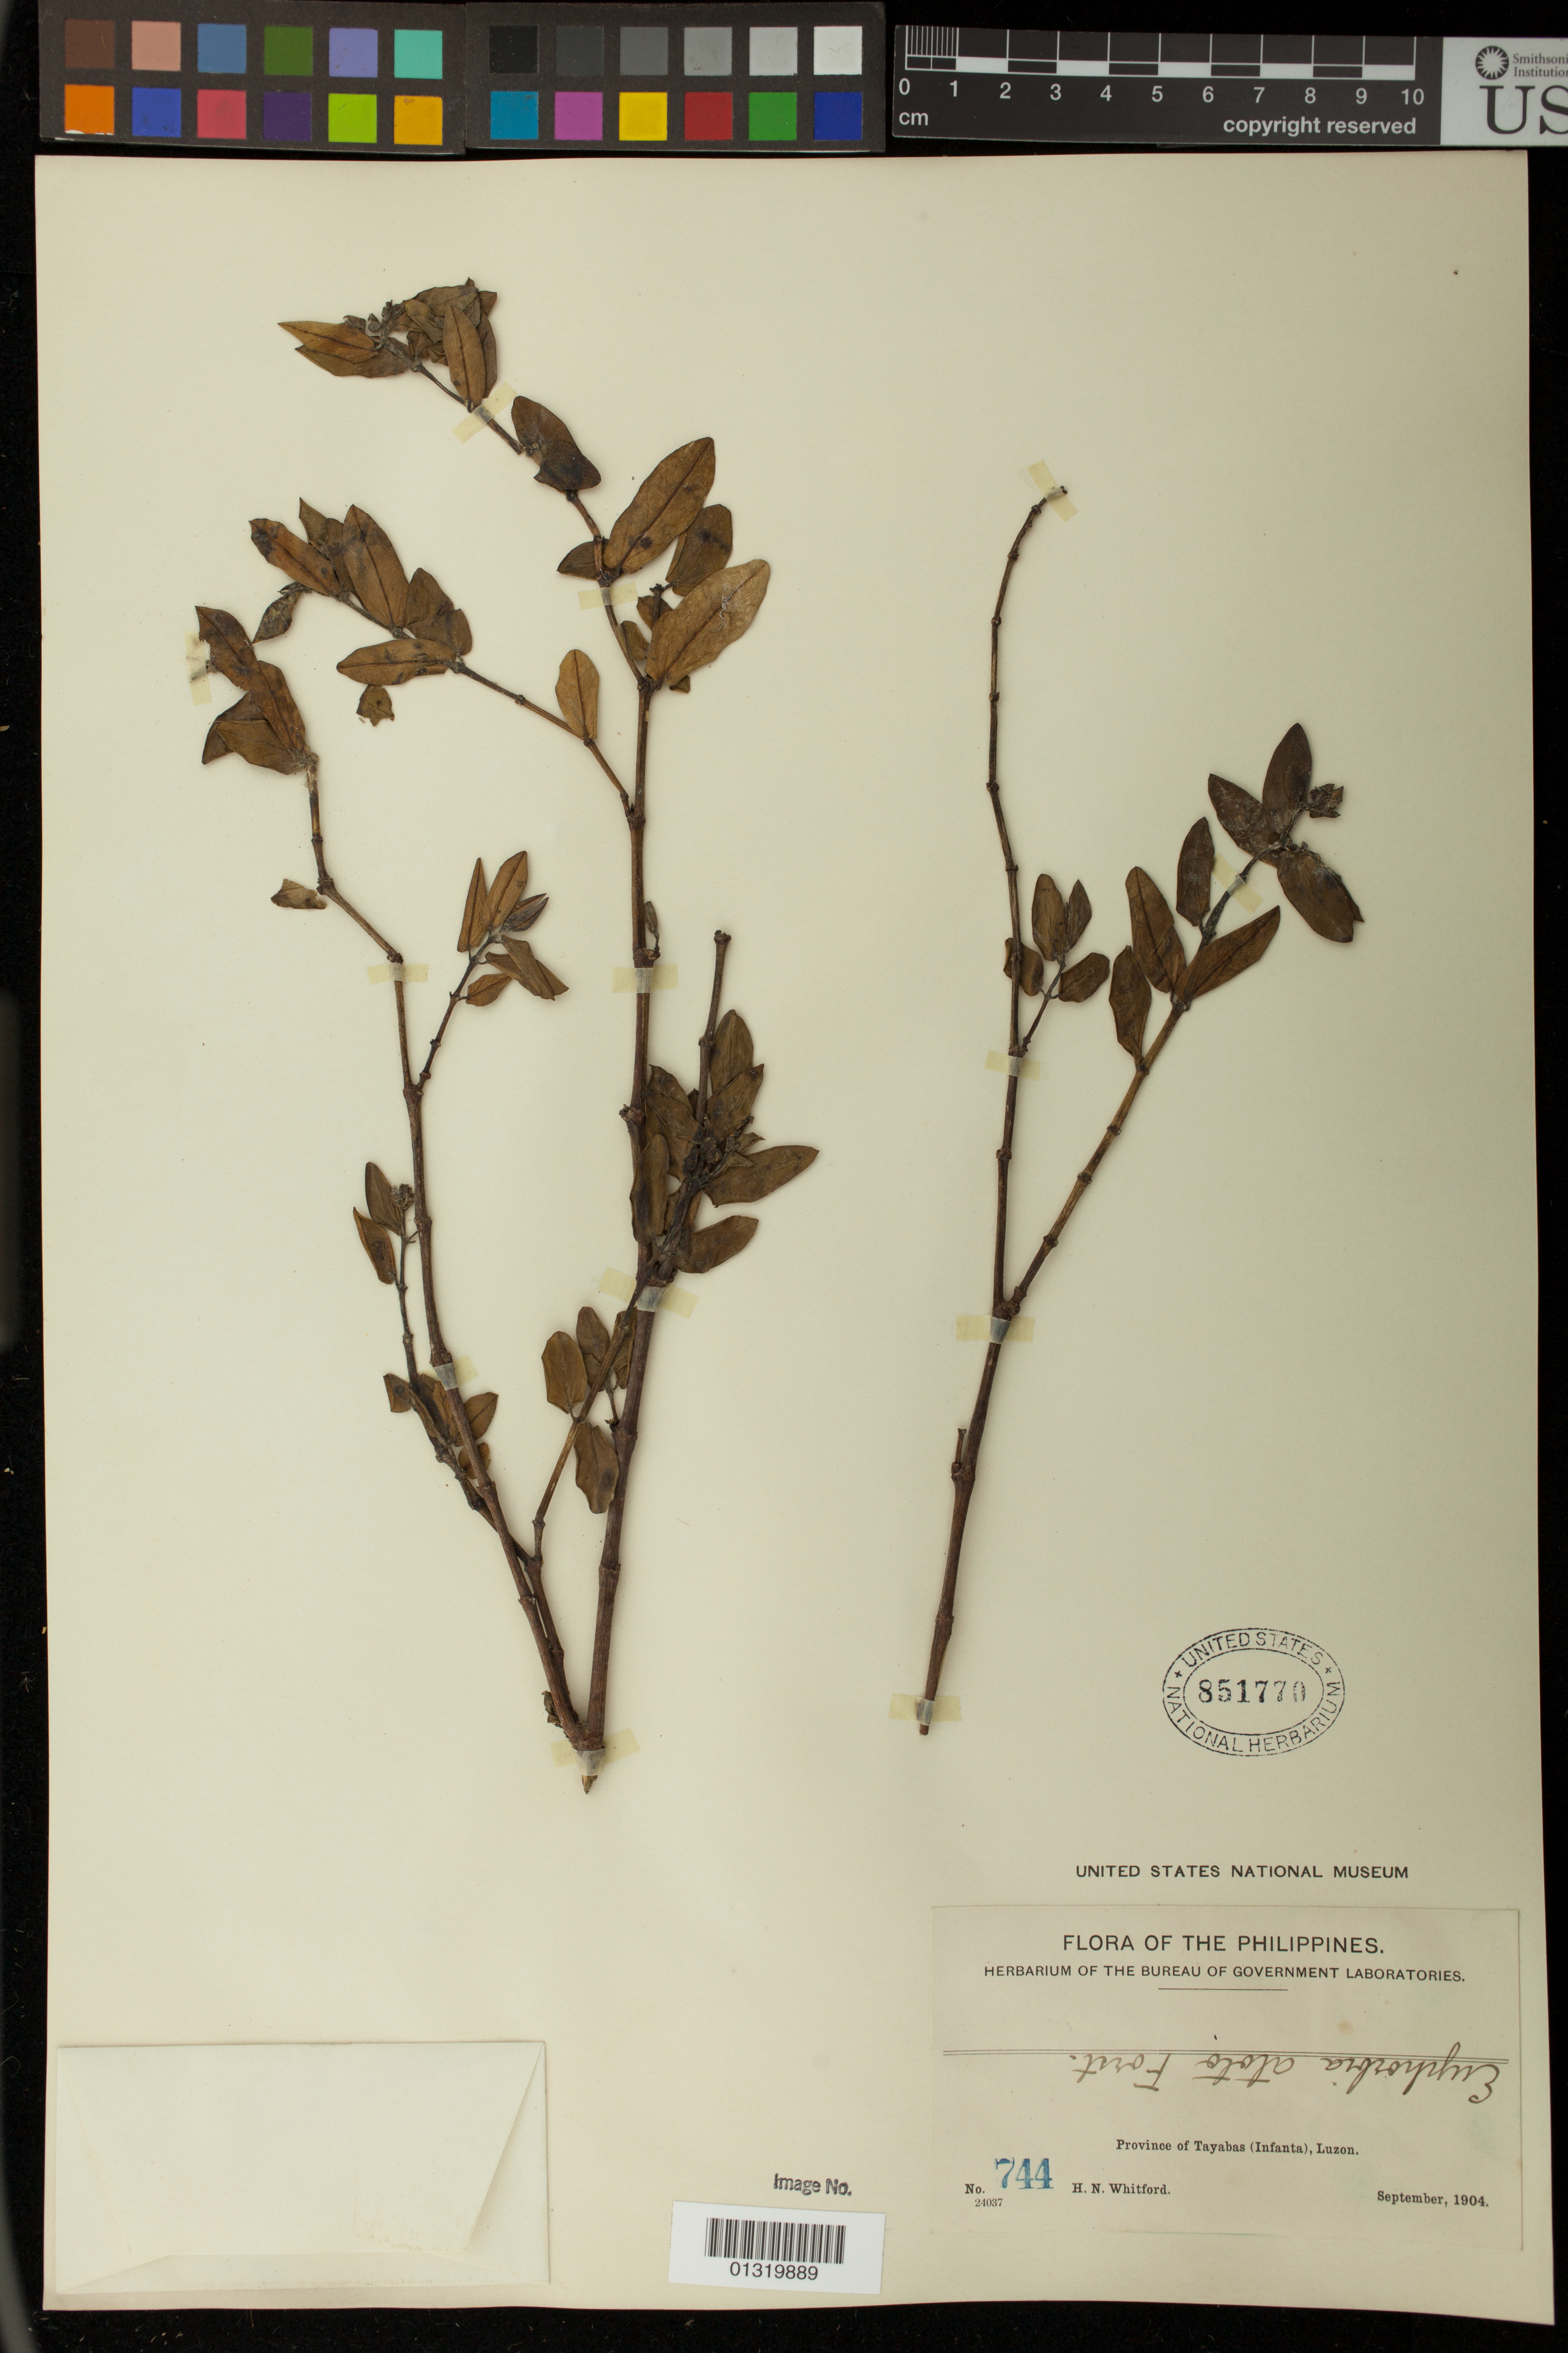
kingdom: Plantae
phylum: Tracheophyta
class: Magnoliopsida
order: Malpighiales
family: Euphorbiaceae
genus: Euphorbia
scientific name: Euphorbia atoto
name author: G. Forst.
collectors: H. N. Whitford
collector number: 744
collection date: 1904-09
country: Philippines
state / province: Calabarzon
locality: Province of Tayabas(Infanta), Luzon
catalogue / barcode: US 851770